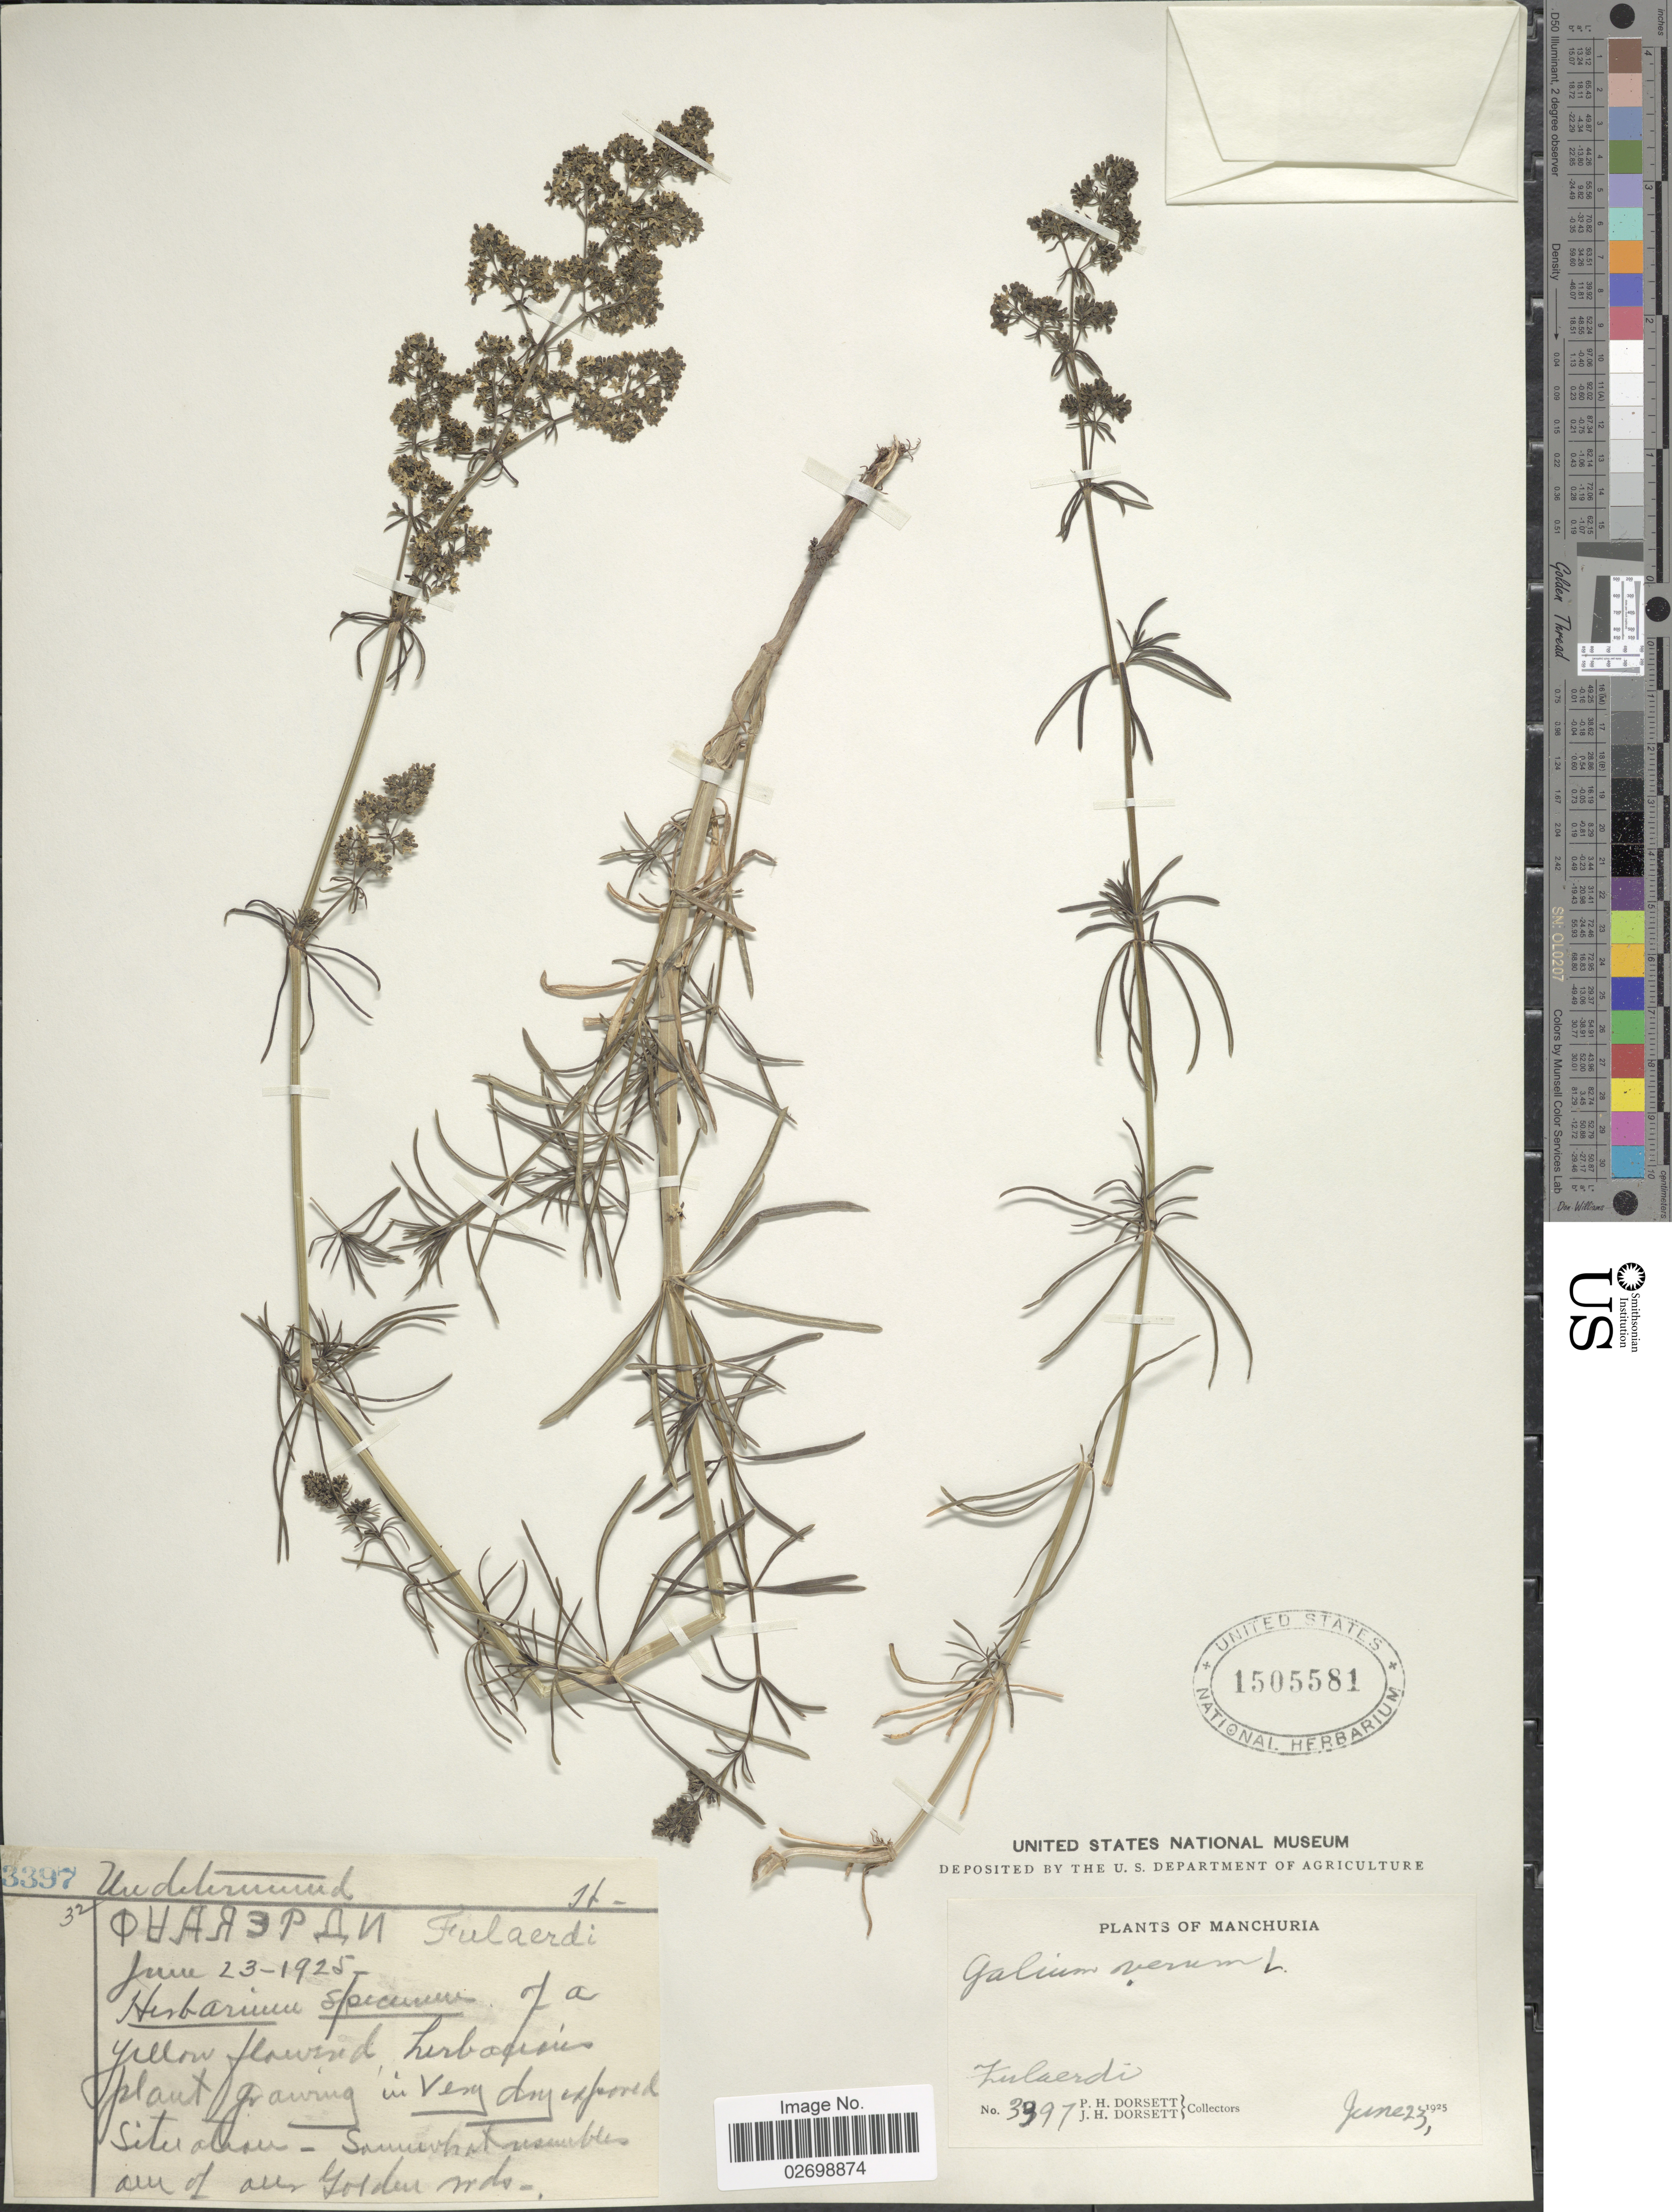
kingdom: Plantae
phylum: Tracheophyta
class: Magnoliopsida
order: Gentianales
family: Rubiaceae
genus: Galium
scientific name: Galium verum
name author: L.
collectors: P. H. Dorsett & J. Dorsett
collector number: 3997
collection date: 1925-06-23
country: China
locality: Manchurria. Fulaerdi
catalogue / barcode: US 1505581